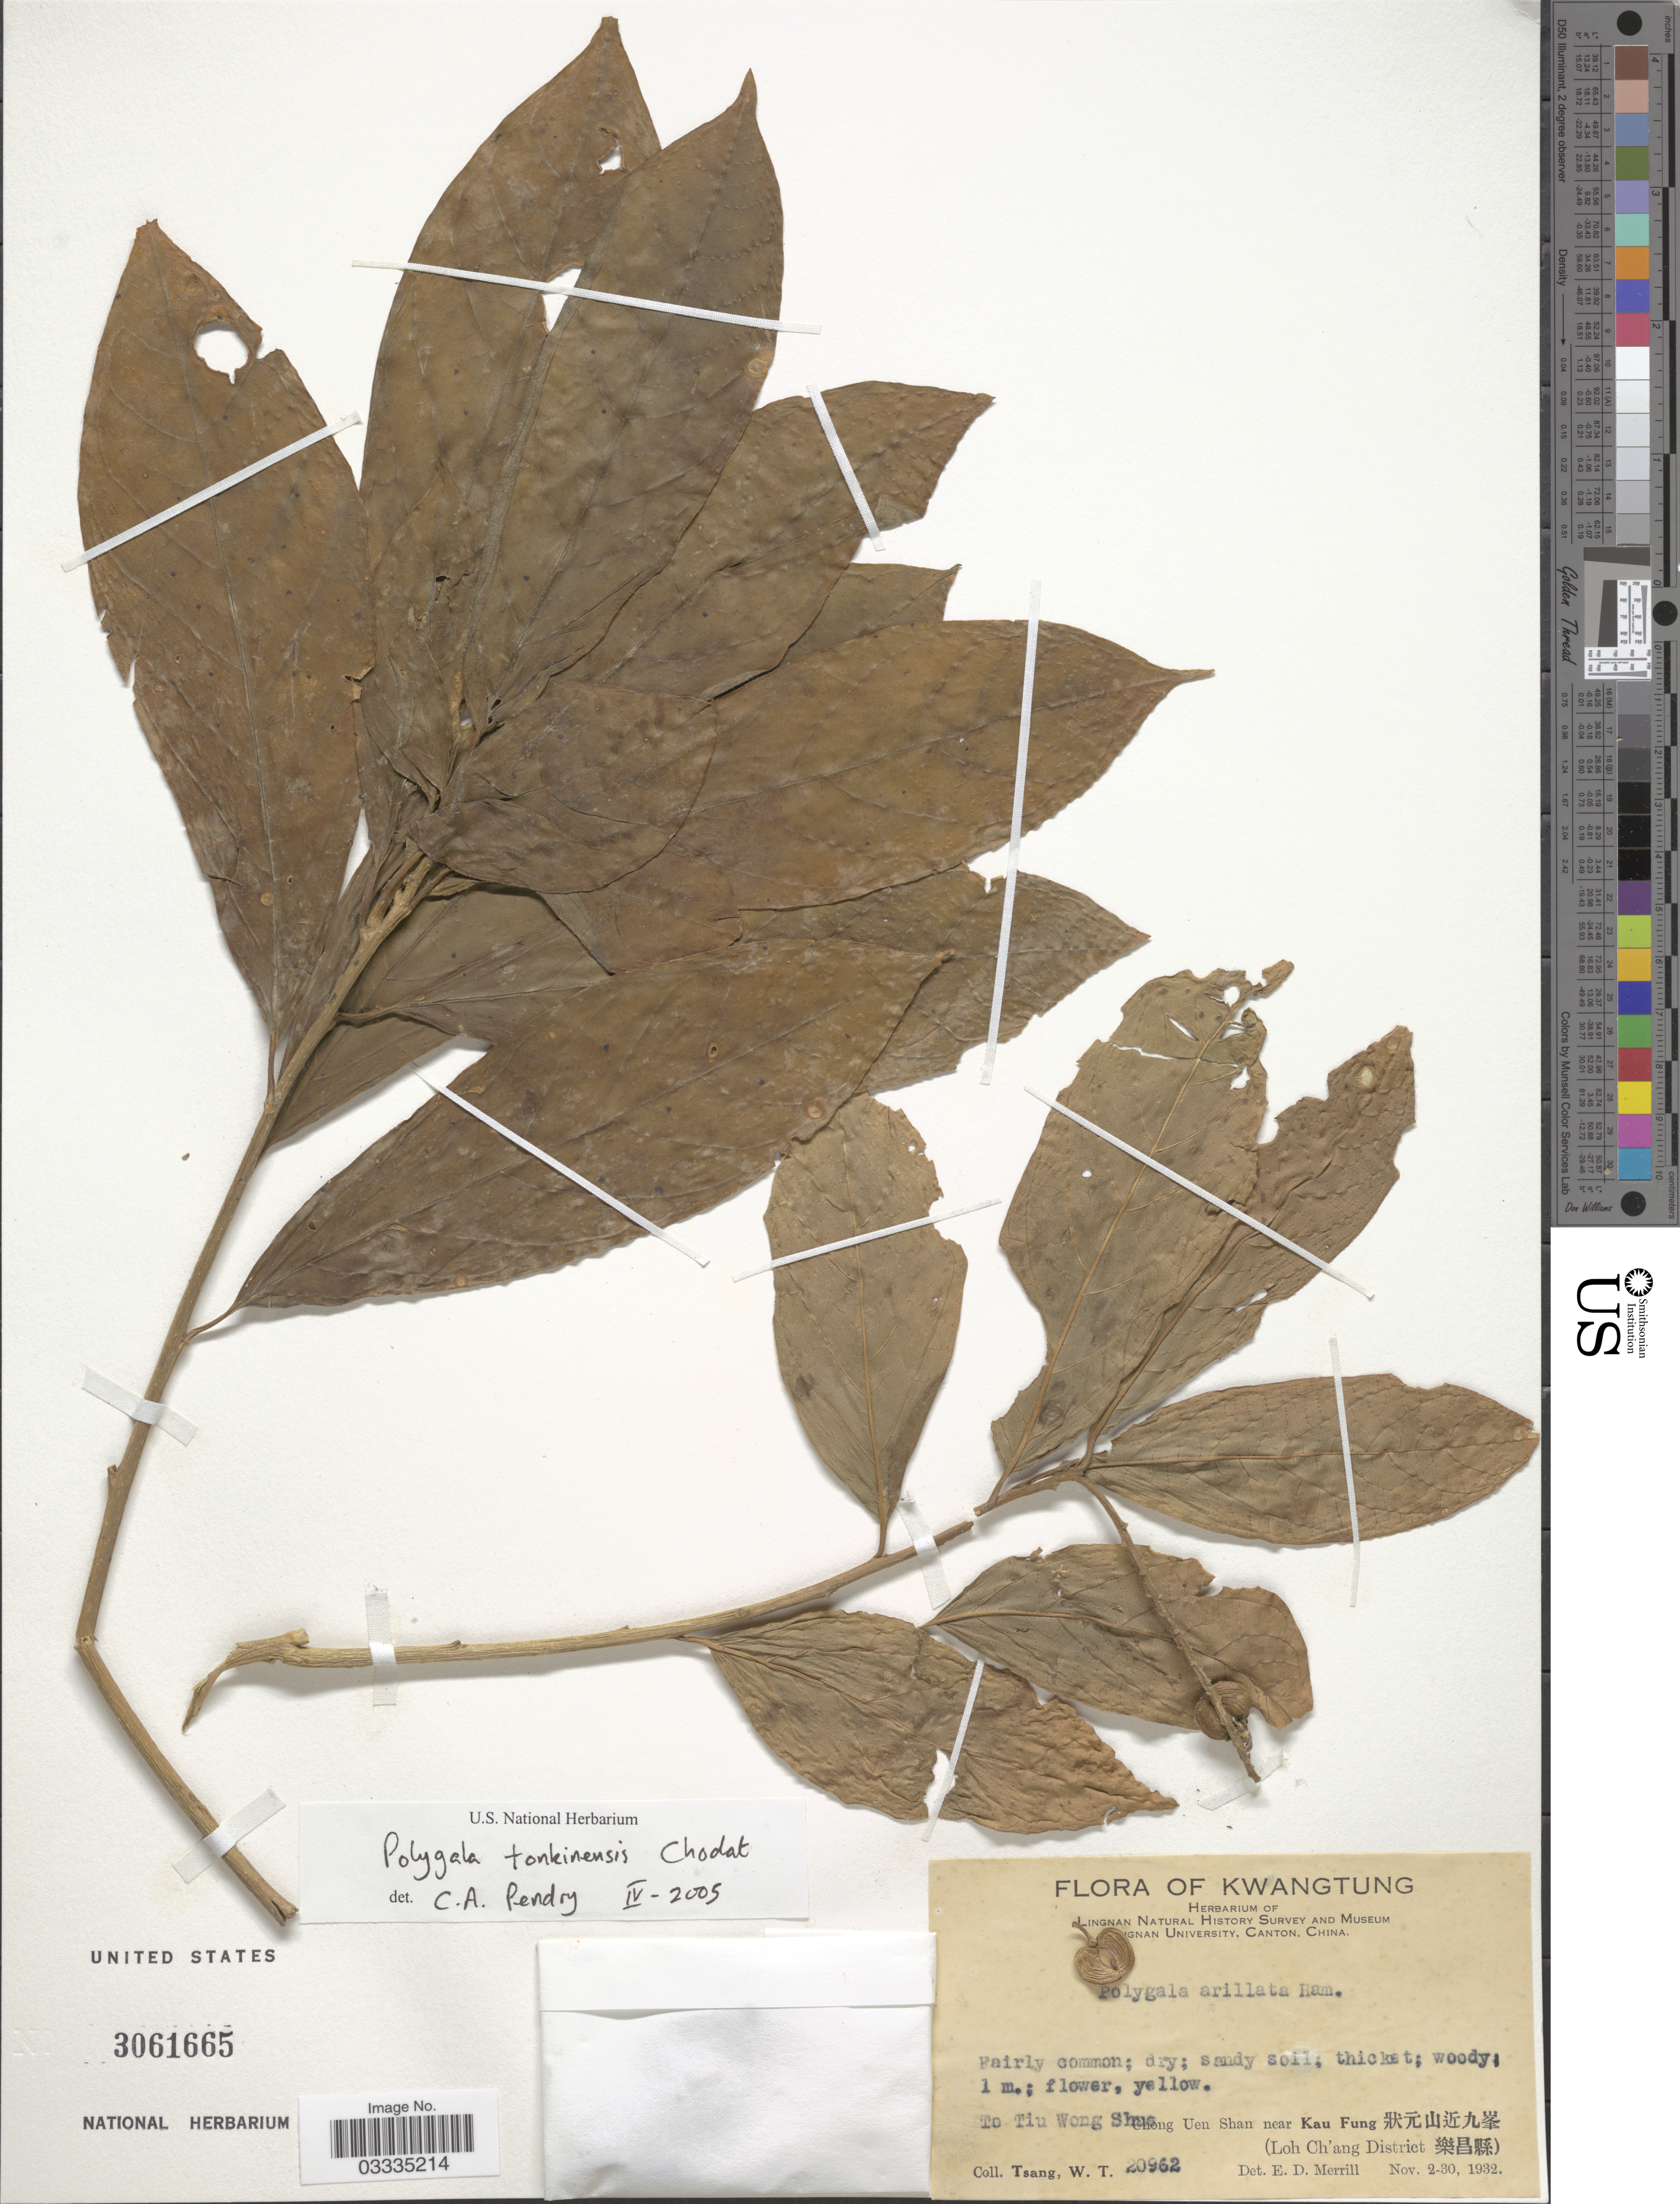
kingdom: Plantae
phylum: Tracheophyta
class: Magnoliopsida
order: Fabales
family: Polygalaceae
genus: Polygala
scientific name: Polygala tonkinensis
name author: Chodat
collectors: W. T. Tsang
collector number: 20962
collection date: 1932-11-02/1932-11-30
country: China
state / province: Guangdong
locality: Kwatung.To Tiu Wong Shue, Chong Uen Shan near Kau Fung (Loh Ch'ang District).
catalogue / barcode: US 3061665